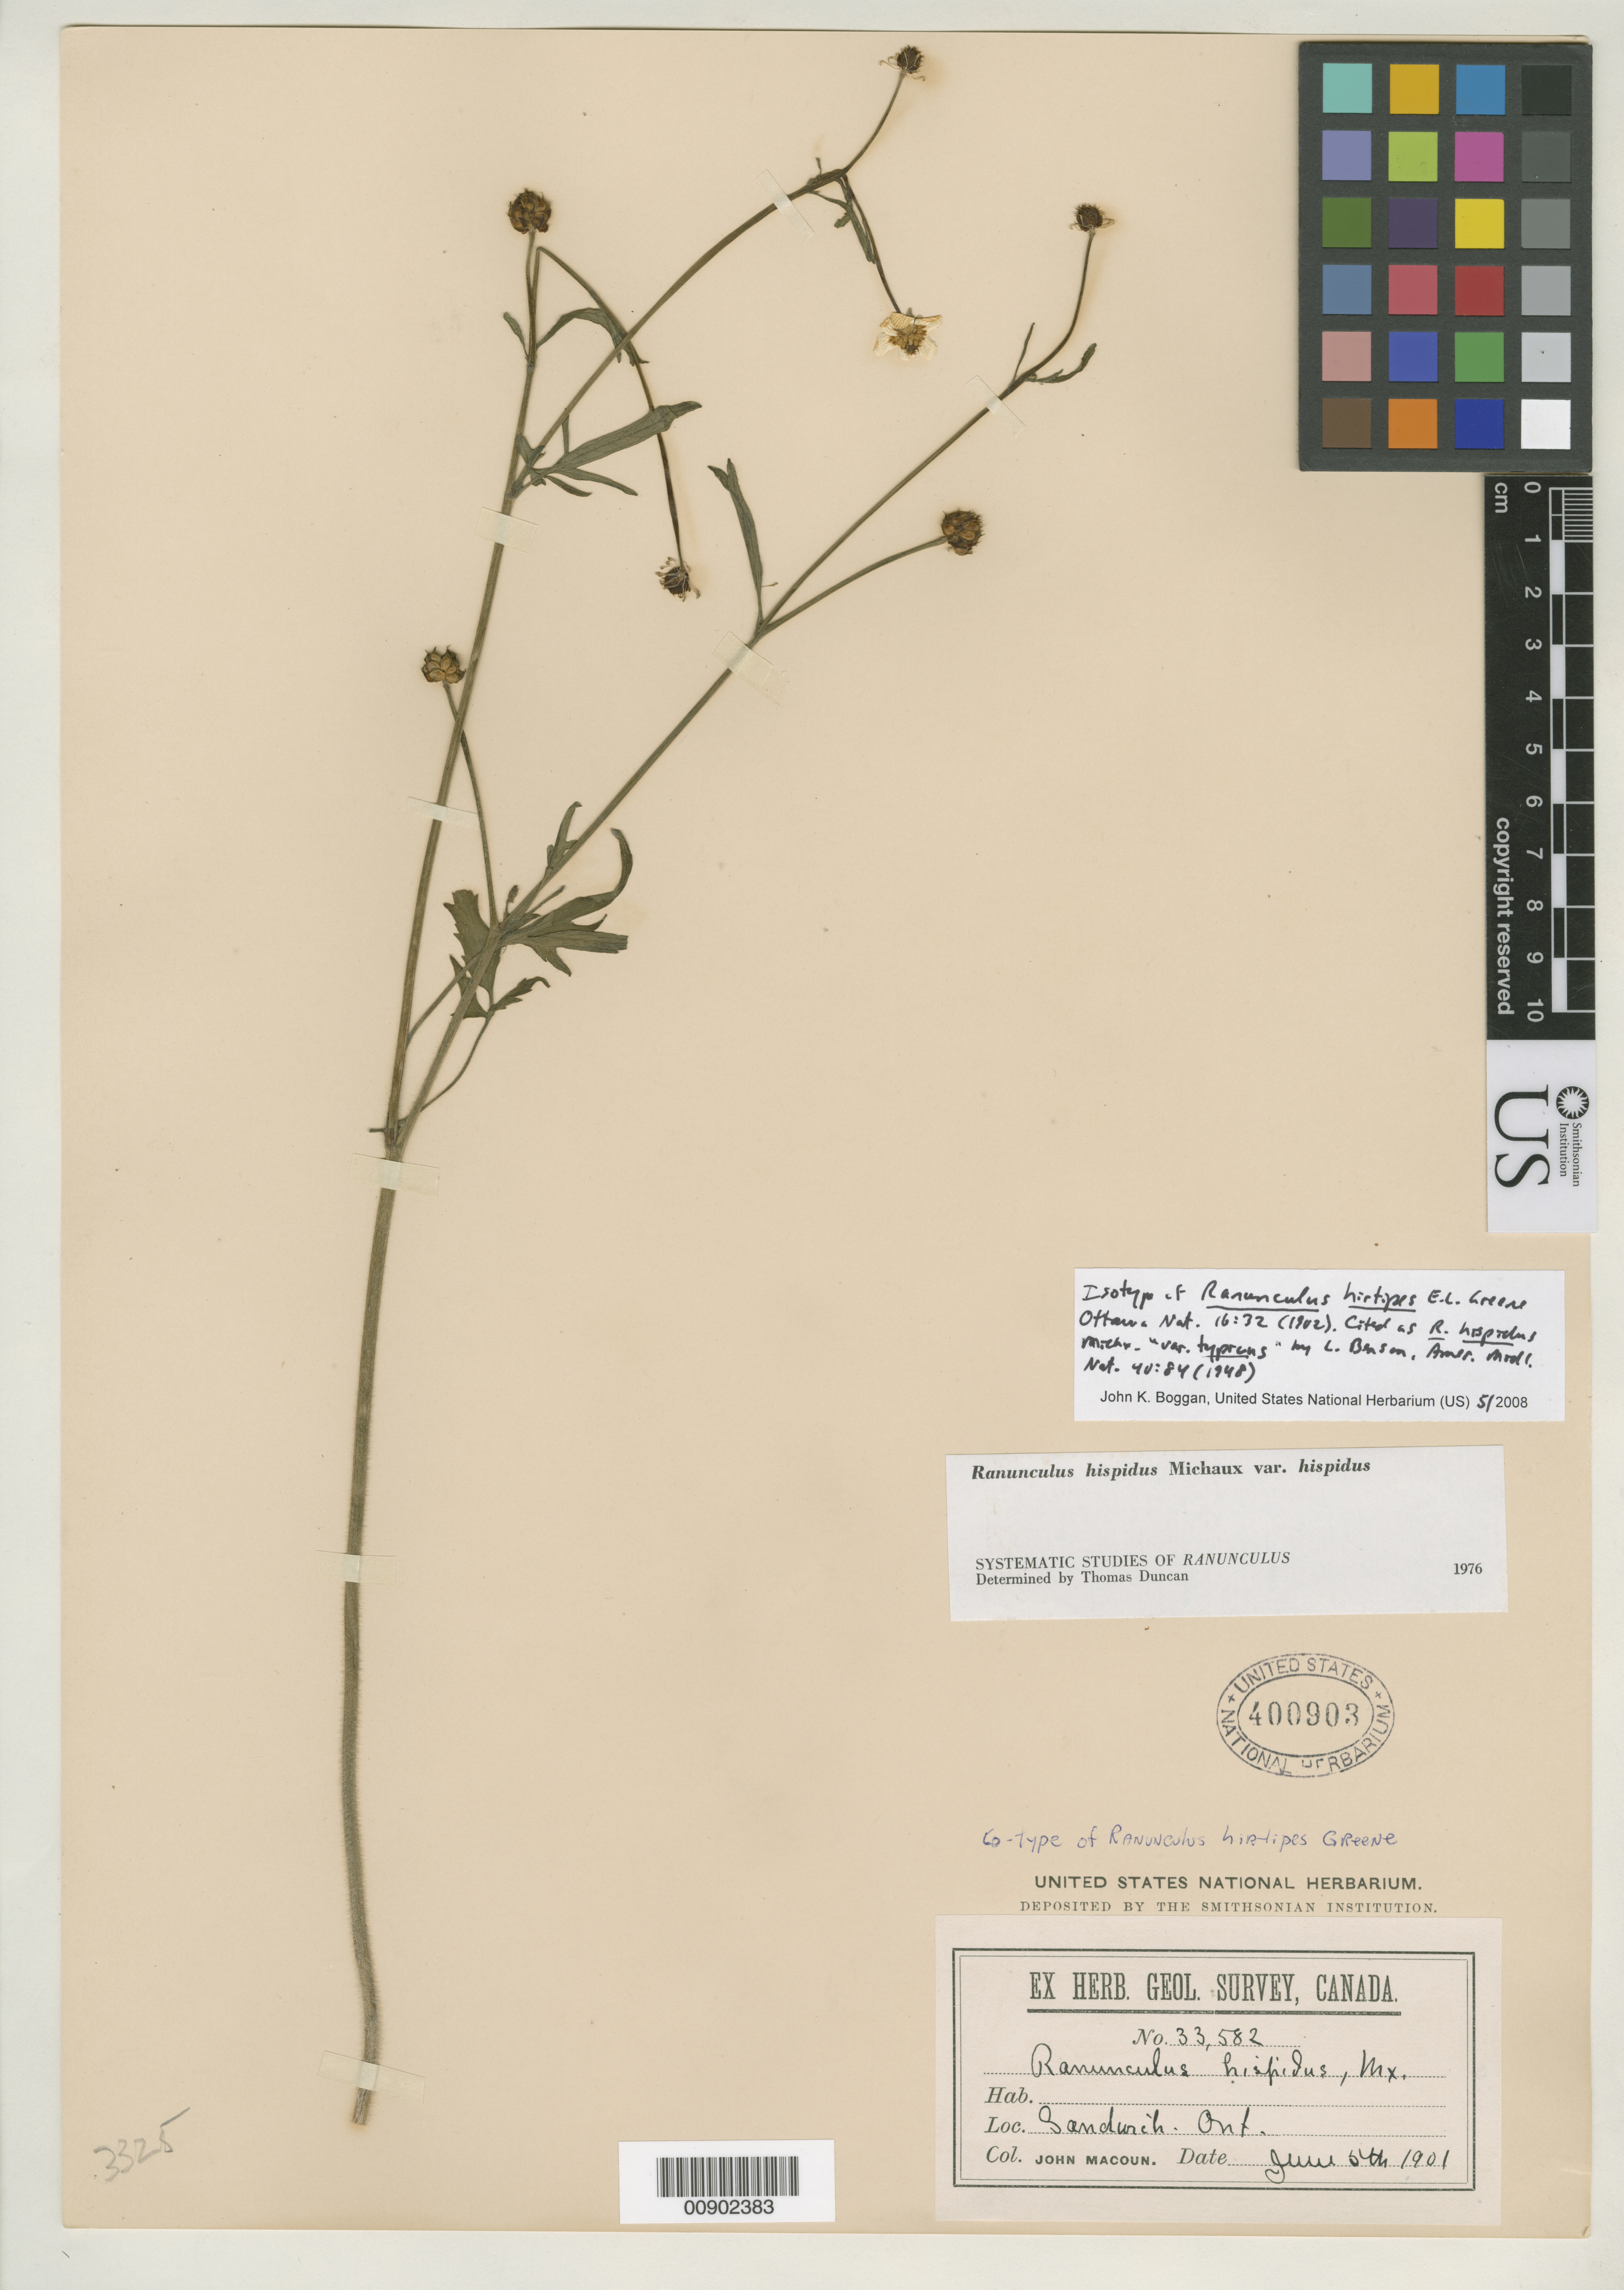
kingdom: Plantae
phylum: Tracheophyta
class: Magnoliopsida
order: Ranunculales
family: Ranunculaceae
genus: Ranunculus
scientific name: Ranunculus hirtipes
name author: Greene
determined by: Duncan, T.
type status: Isotype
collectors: J. Macoun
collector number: Herb. Geol. Survey 33582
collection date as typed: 05 Jun 1901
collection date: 1901-06-05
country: Canada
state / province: Ontario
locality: Sandwich, Ont.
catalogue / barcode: US 400903